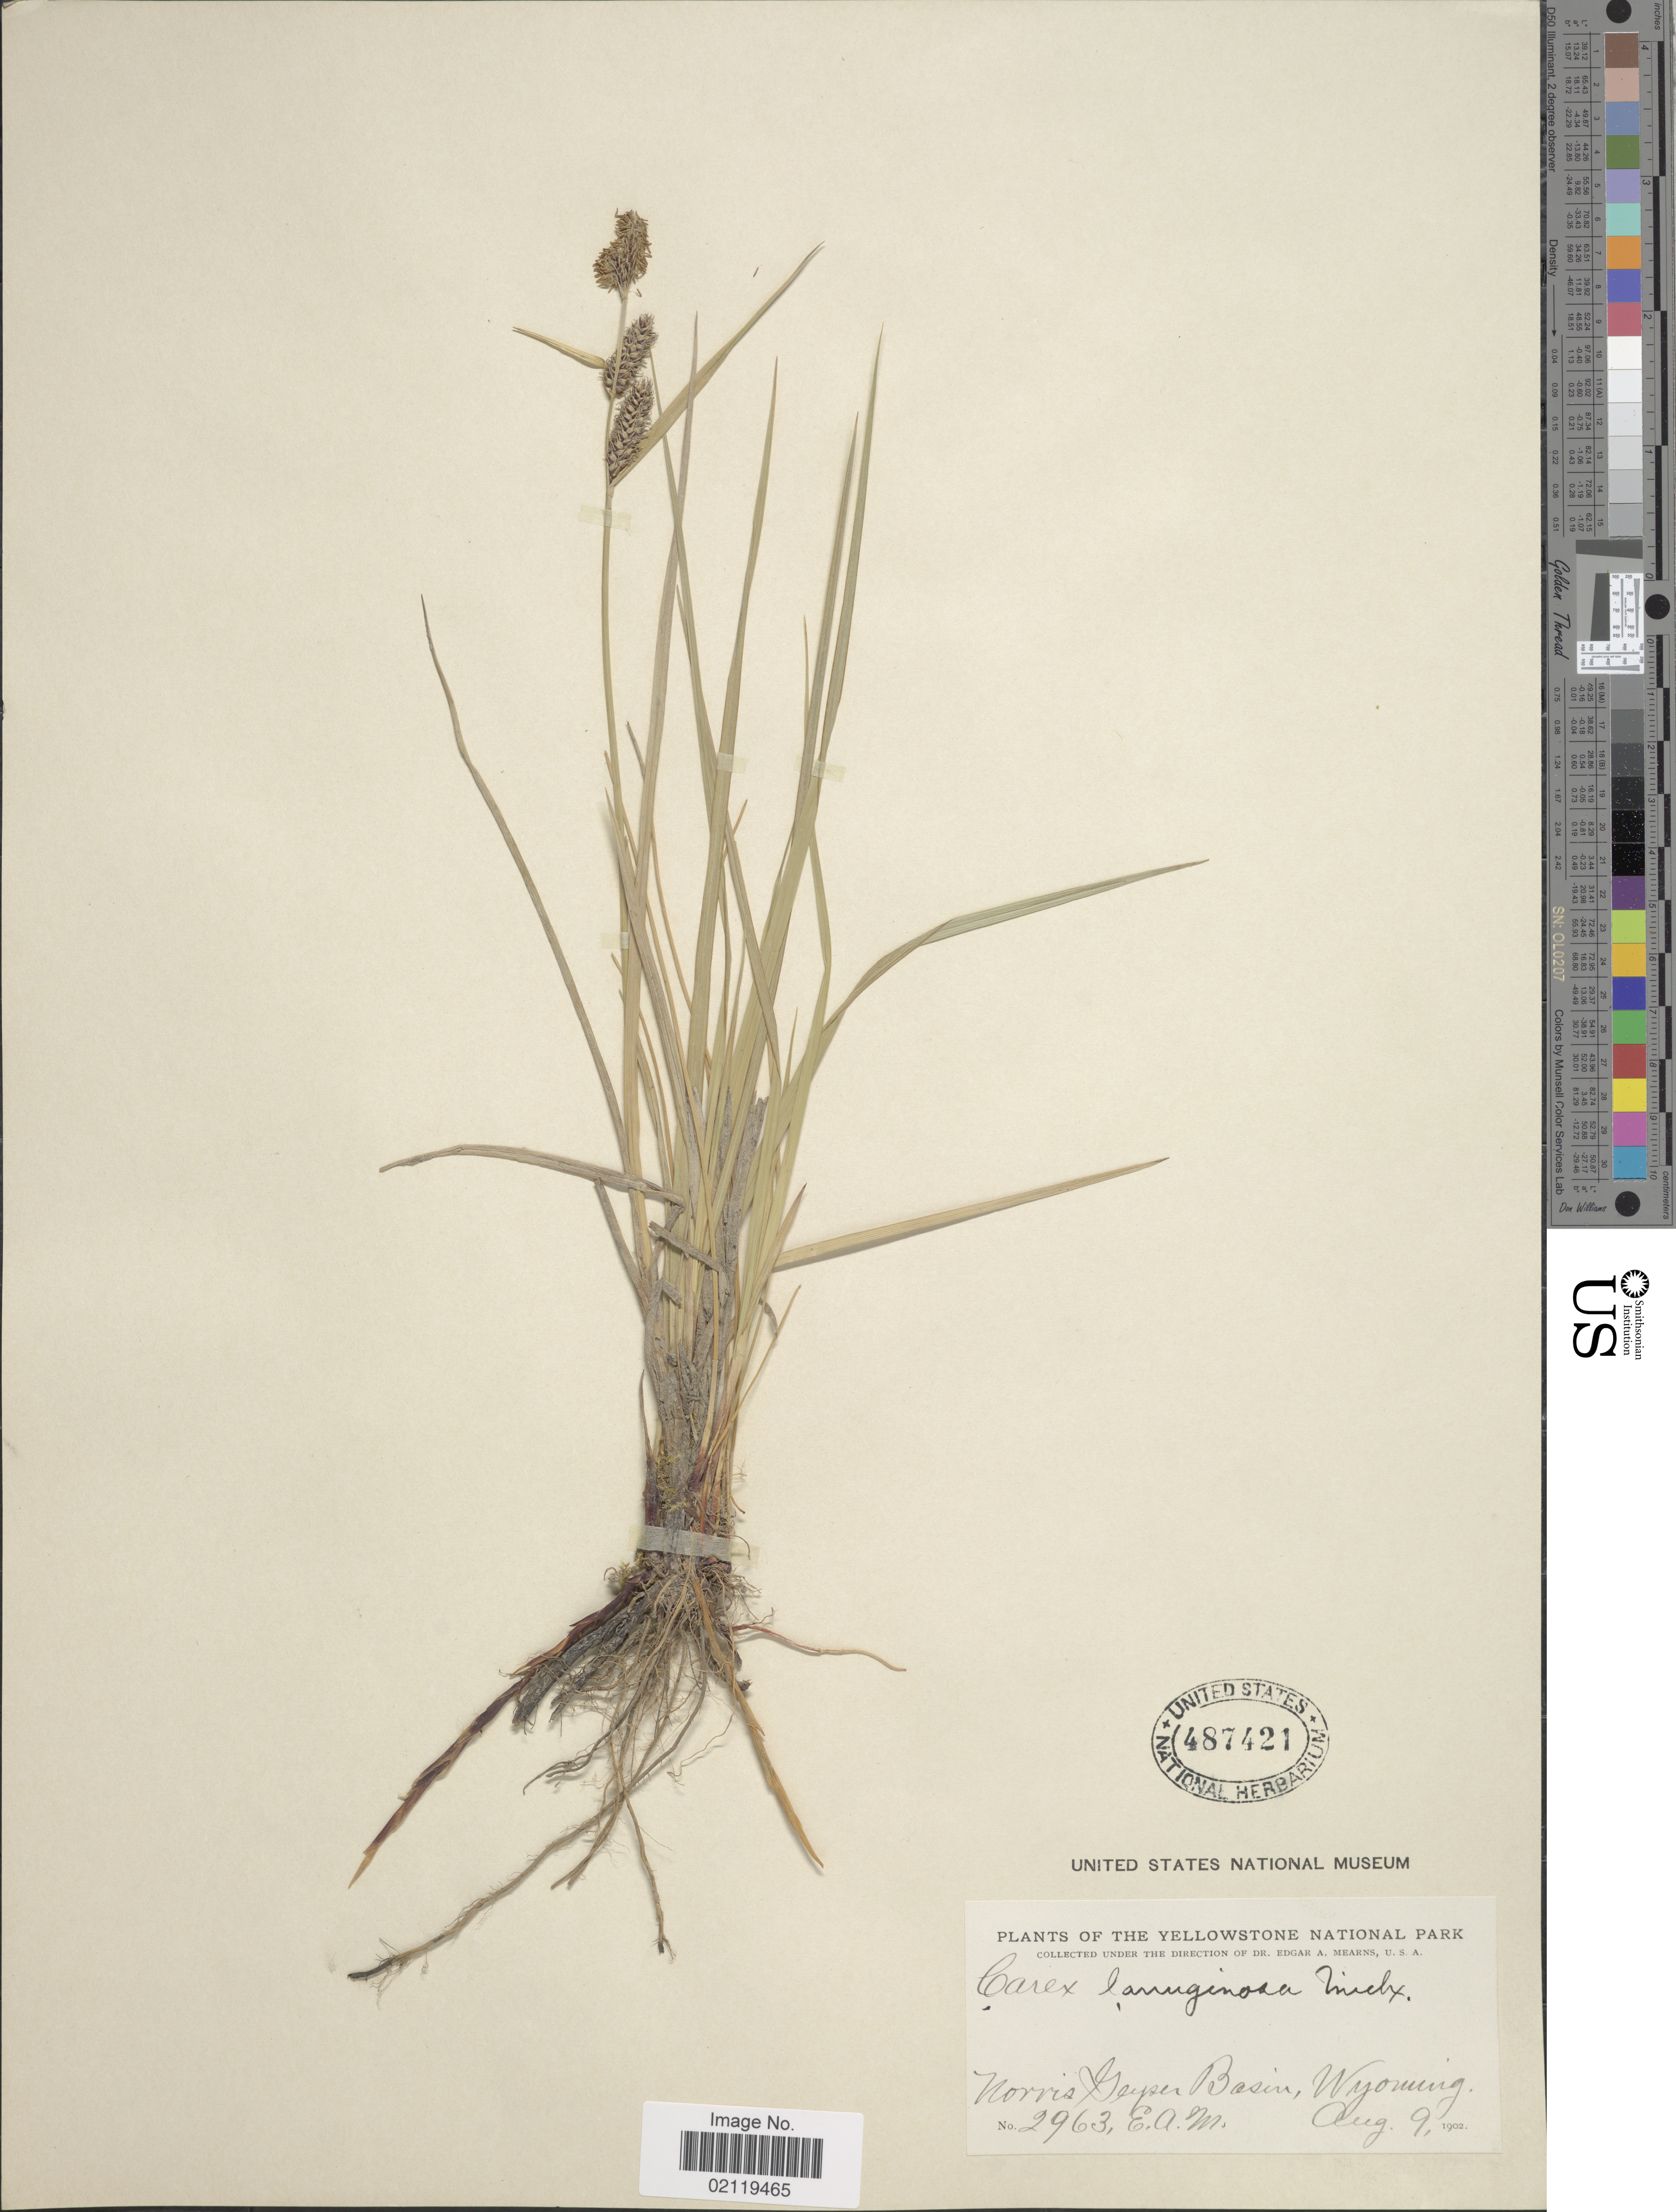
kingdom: Plantae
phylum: Tracheophyta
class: Liliopsida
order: Poales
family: Cyperaceae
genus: Carex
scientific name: Carex pellita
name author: Muhl. ex Willd.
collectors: E. A. Mearns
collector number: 2963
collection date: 1902-08-09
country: United States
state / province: Wyoming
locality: Yellowstone National Park. Norris Geyser Basin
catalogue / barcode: US 487421